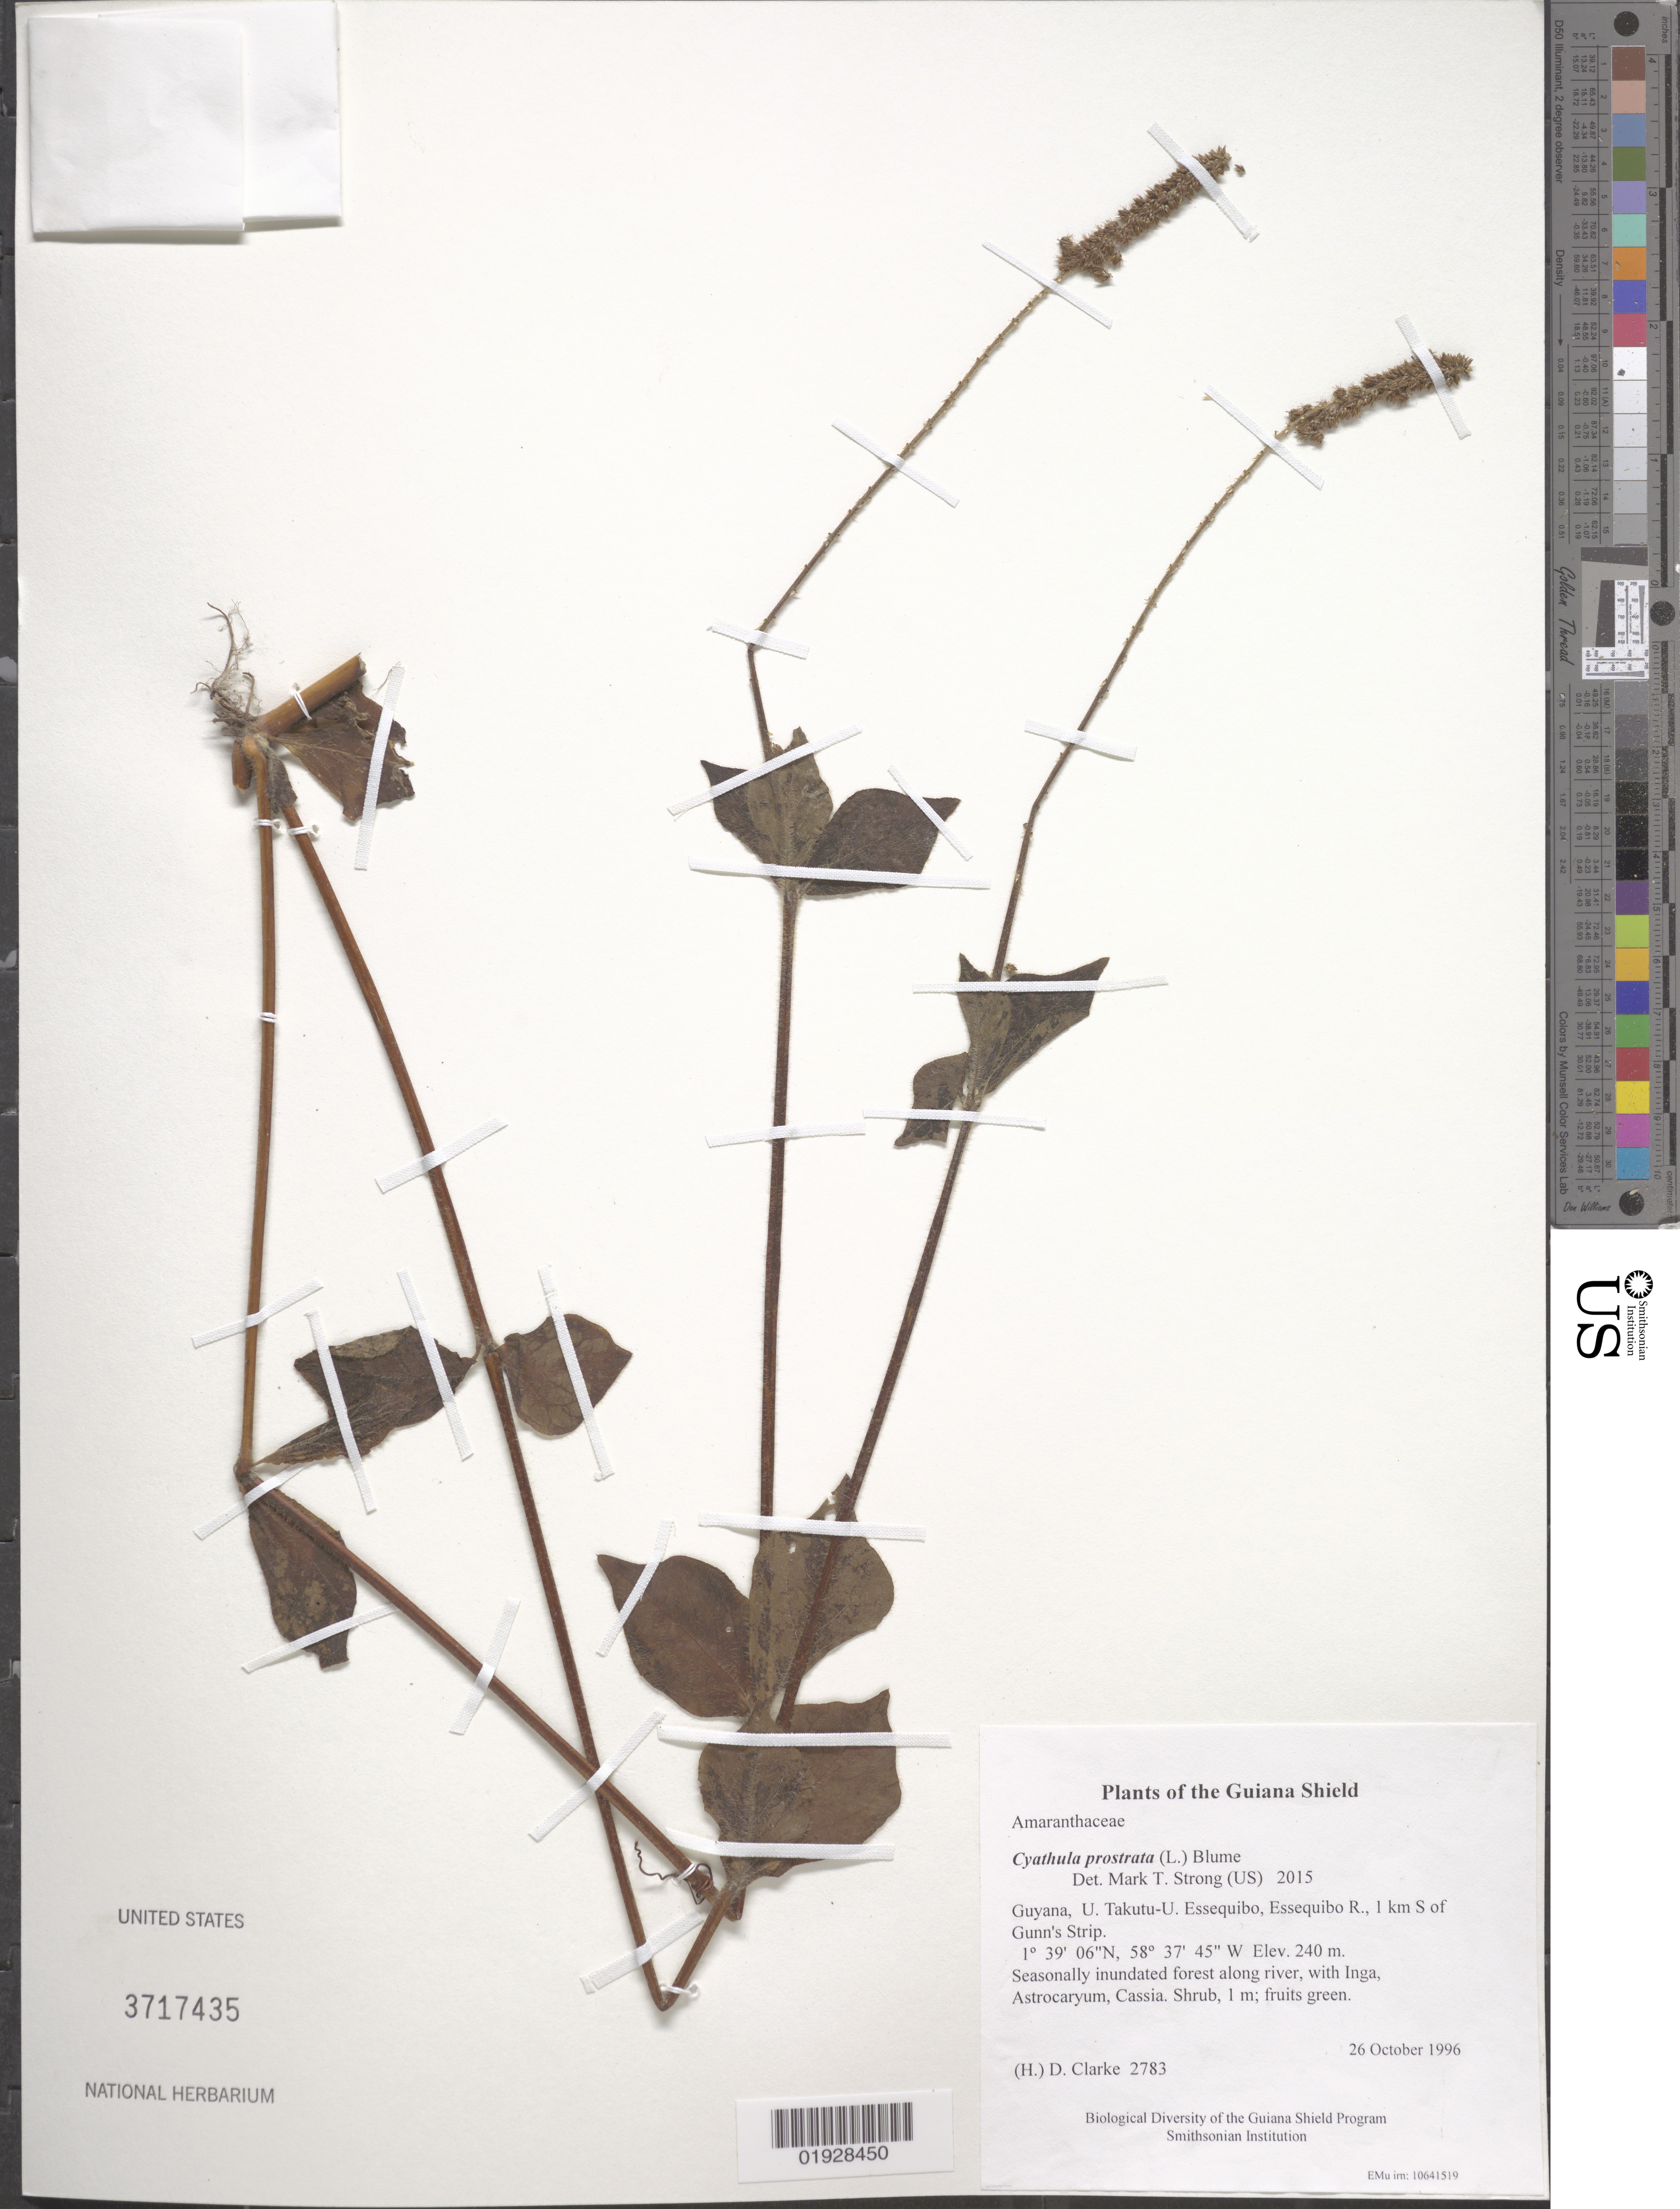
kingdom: Plantae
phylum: Tracheophyta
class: Magnoliopsida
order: Caryophyllales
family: Amaranthaceae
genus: Cyathula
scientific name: Cyathula prostrata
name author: (L.) Blume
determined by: Strong, M. T., (US), Smithsonian Institution - National Museum of Natural History (UNITED STATES)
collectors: H. D. Clarke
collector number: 2783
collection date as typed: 26 October 1996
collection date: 1996-10-26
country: Guyana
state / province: U. Takutu-U. Essequibo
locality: Essequibo R., 1 km S of Gunn's Strip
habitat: Seasonally inundated forest along river, with Inga, Astrocaryum, Cassia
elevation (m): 240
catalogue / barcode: US 3717435